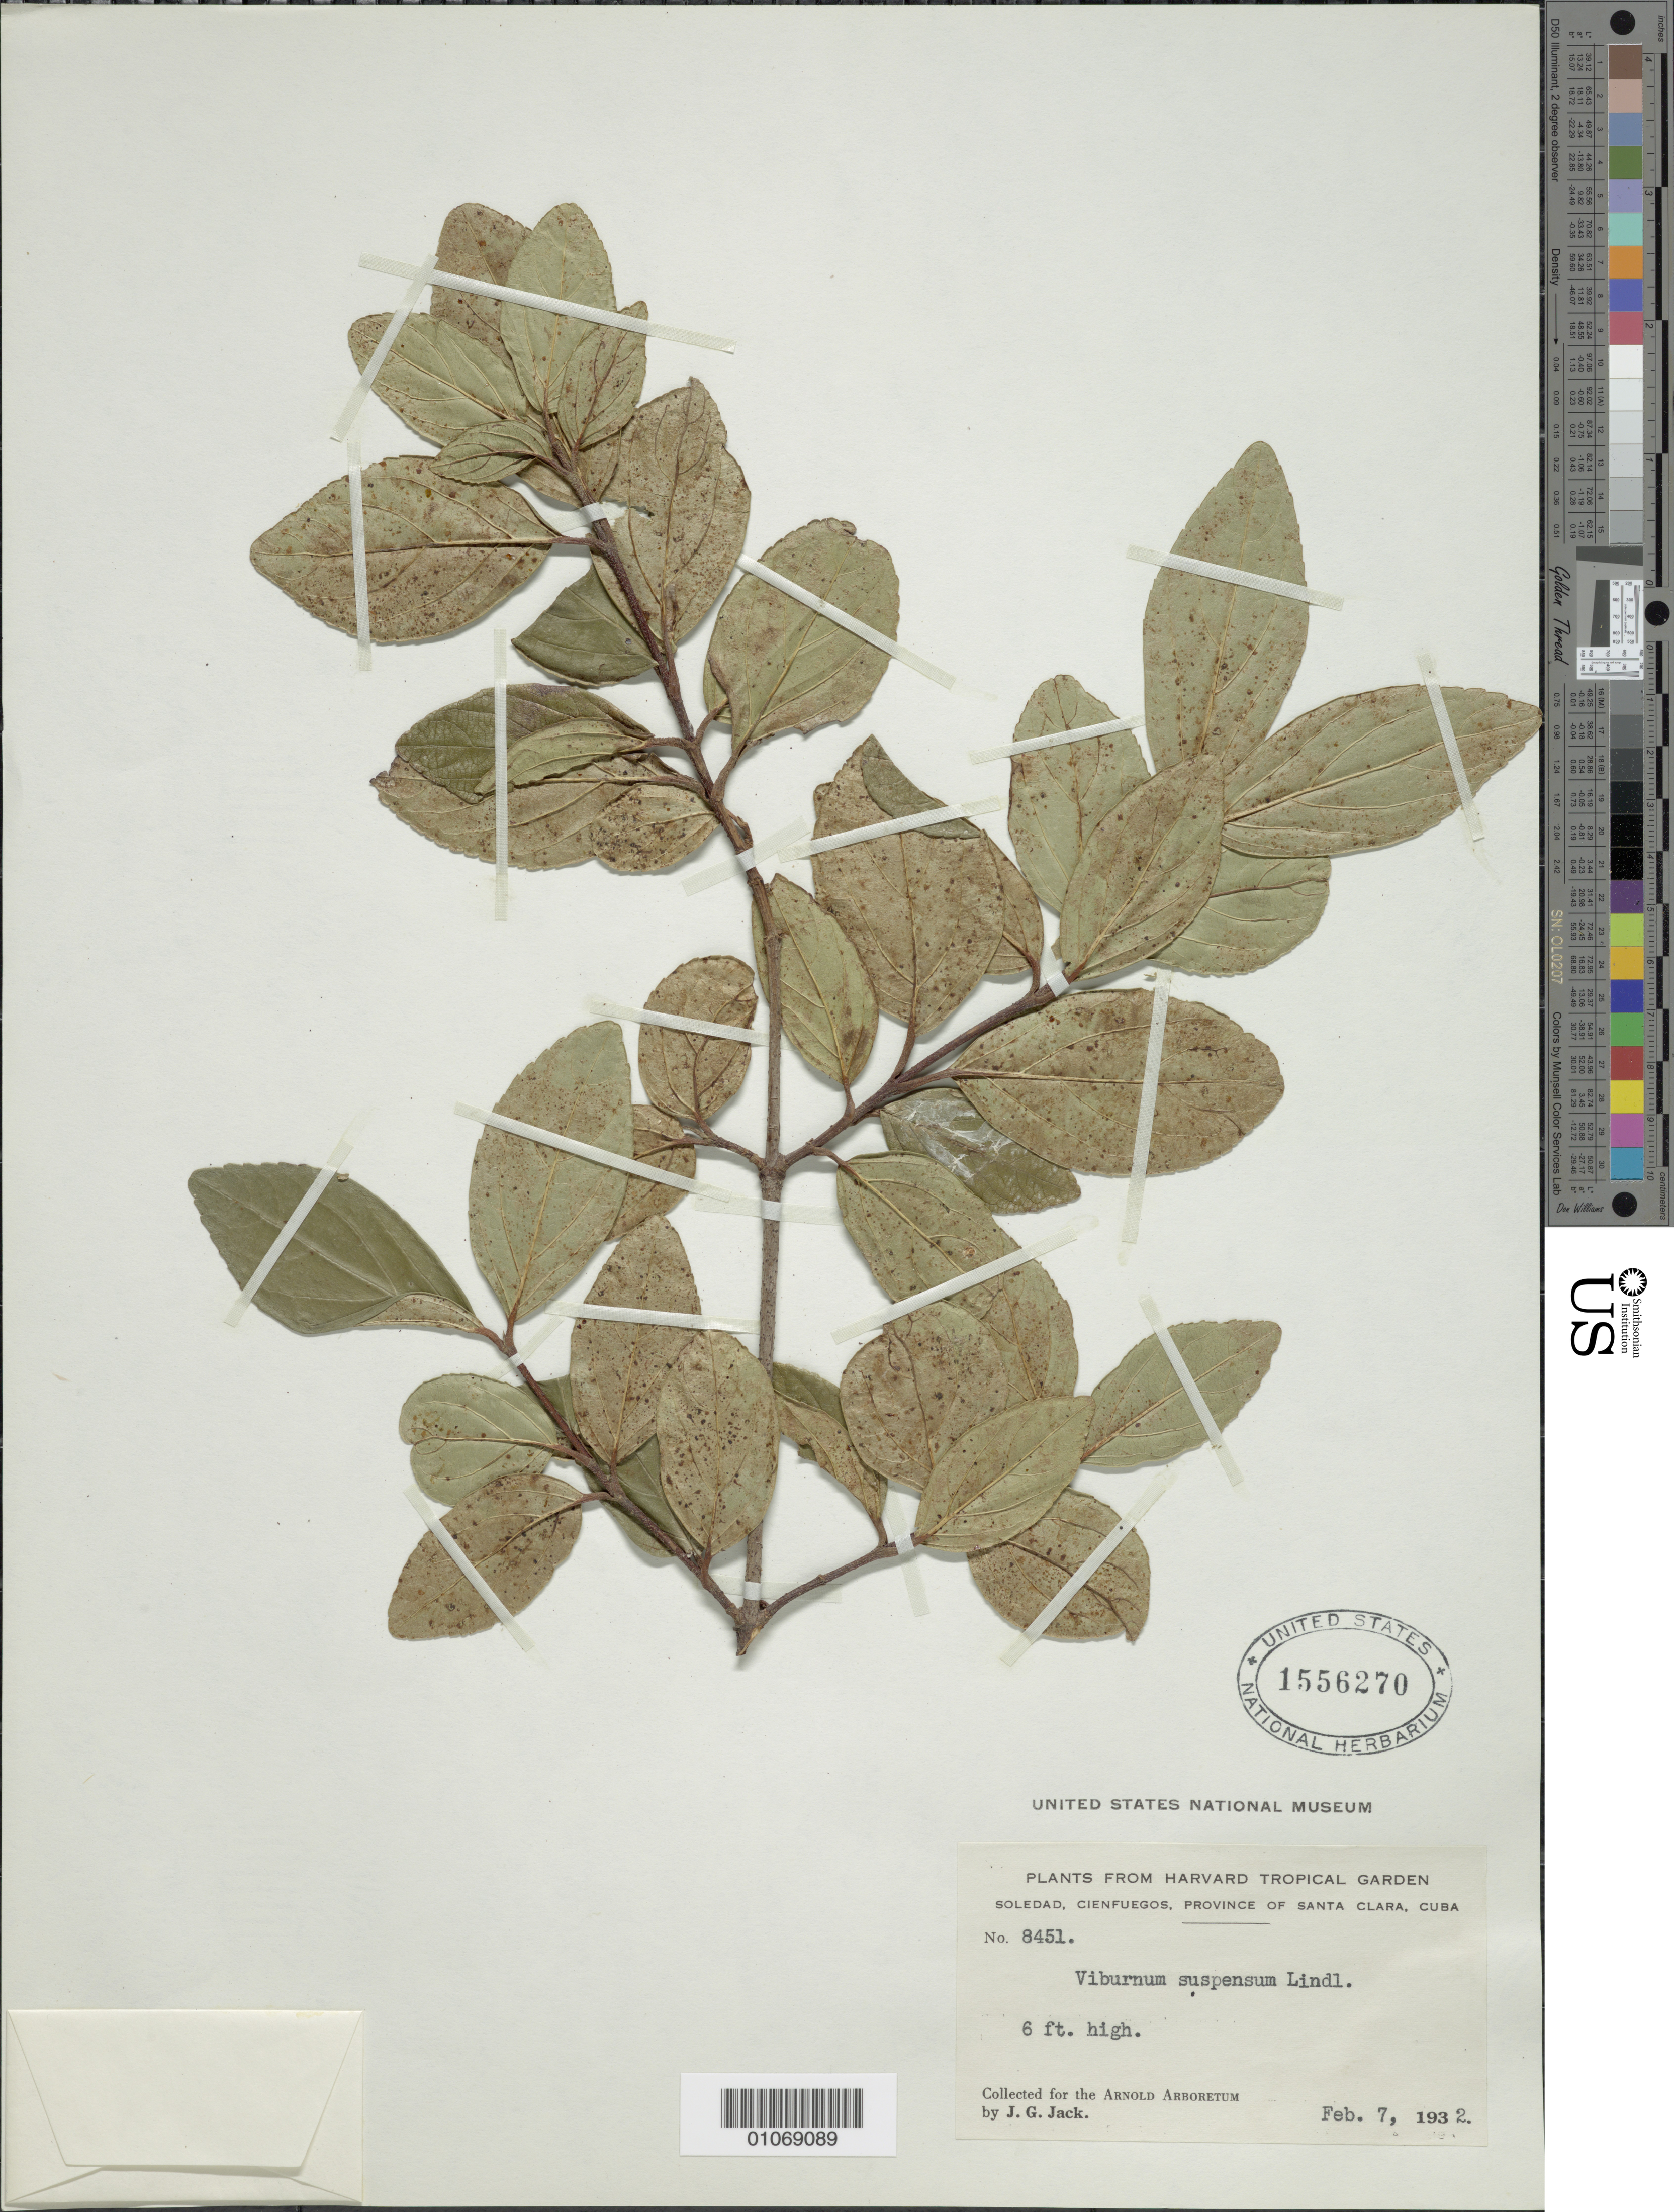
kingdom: Plantae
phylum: Tracheophyta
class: Magnoliopsida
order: Dipsacales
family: Viburnaceae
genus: Viburnum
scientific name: Viburnum suspensum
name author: Lindl.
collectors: J. G. Jack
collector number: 8451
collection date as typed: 07 Feb 1932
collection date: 1932-02-07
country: Cuba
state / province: Cienfuegos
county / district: Santa Clara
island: Cuba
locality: Soledad, Cienfuegos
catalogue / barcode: US 1556270